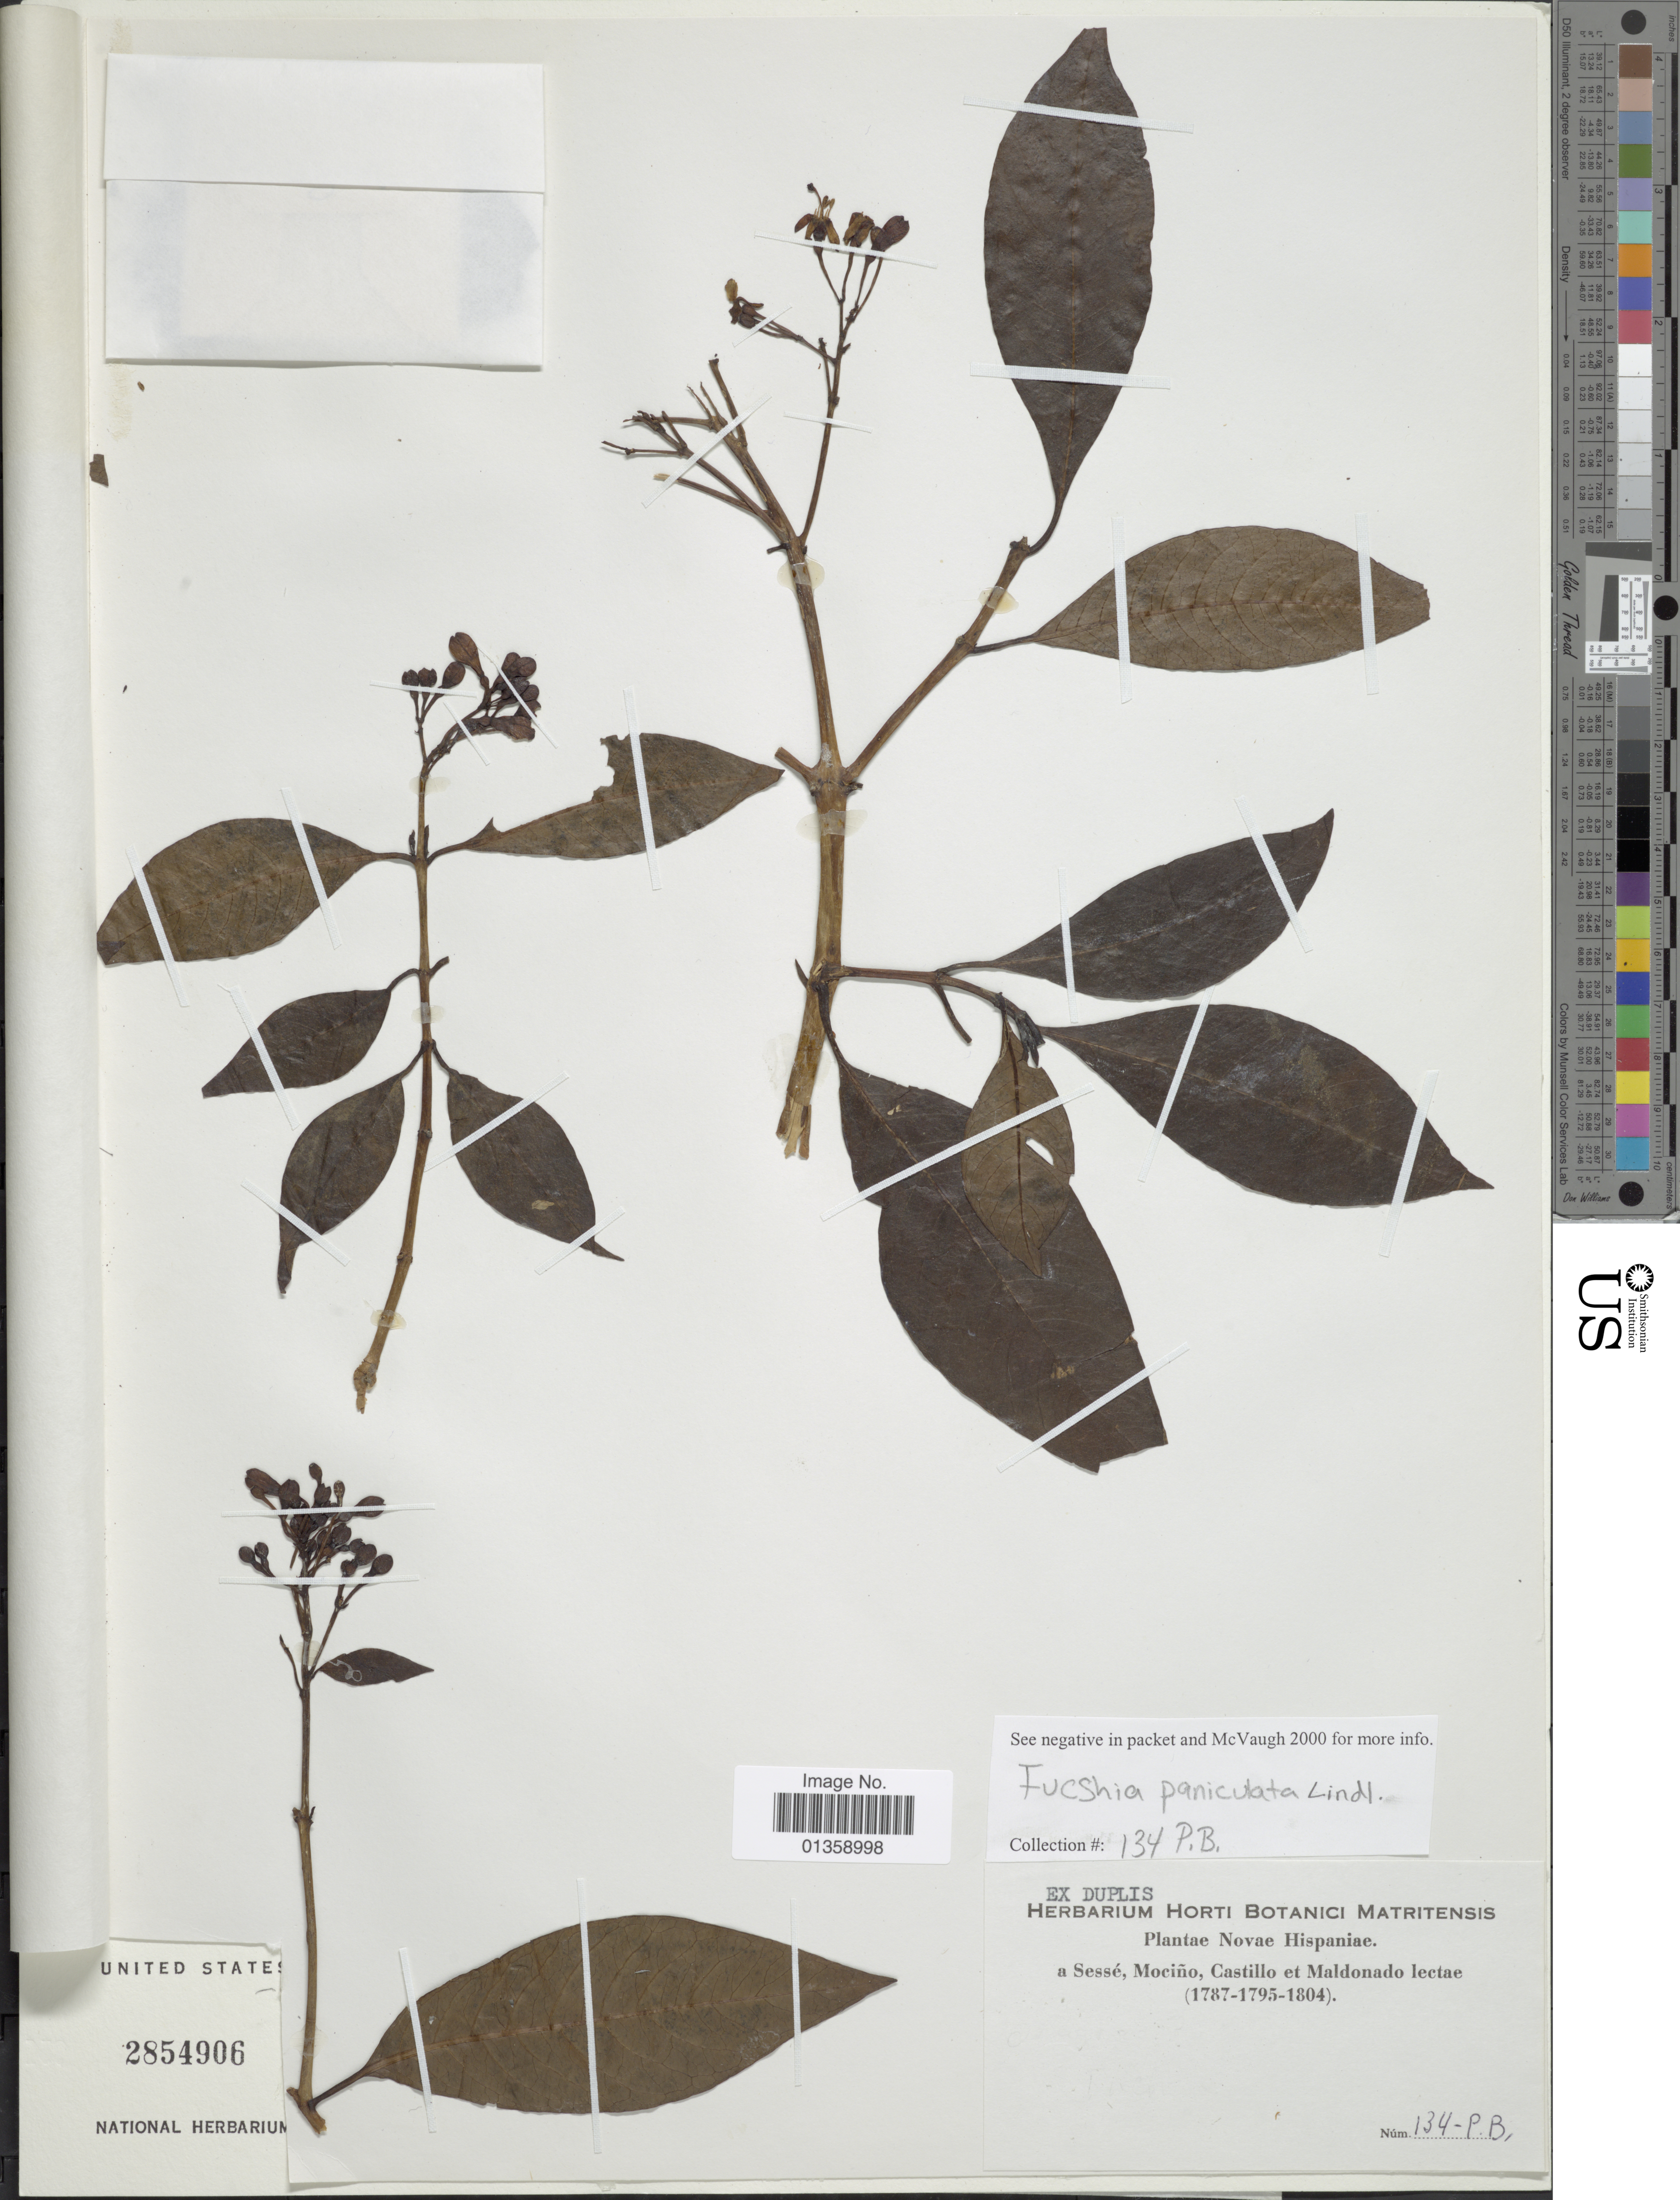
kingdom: Plantae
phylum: Tracheophyta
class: Magnoliopsida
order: Myrtales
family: Onagraceae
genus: Fuchsia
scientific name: Fuchsia paniculata subsp. paniculata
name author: Lindl.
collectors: Castillo, -- & Maldonado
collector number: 134-P.B.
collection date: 1787/1804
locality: Novae Hispaniae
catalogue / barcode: US 2854906